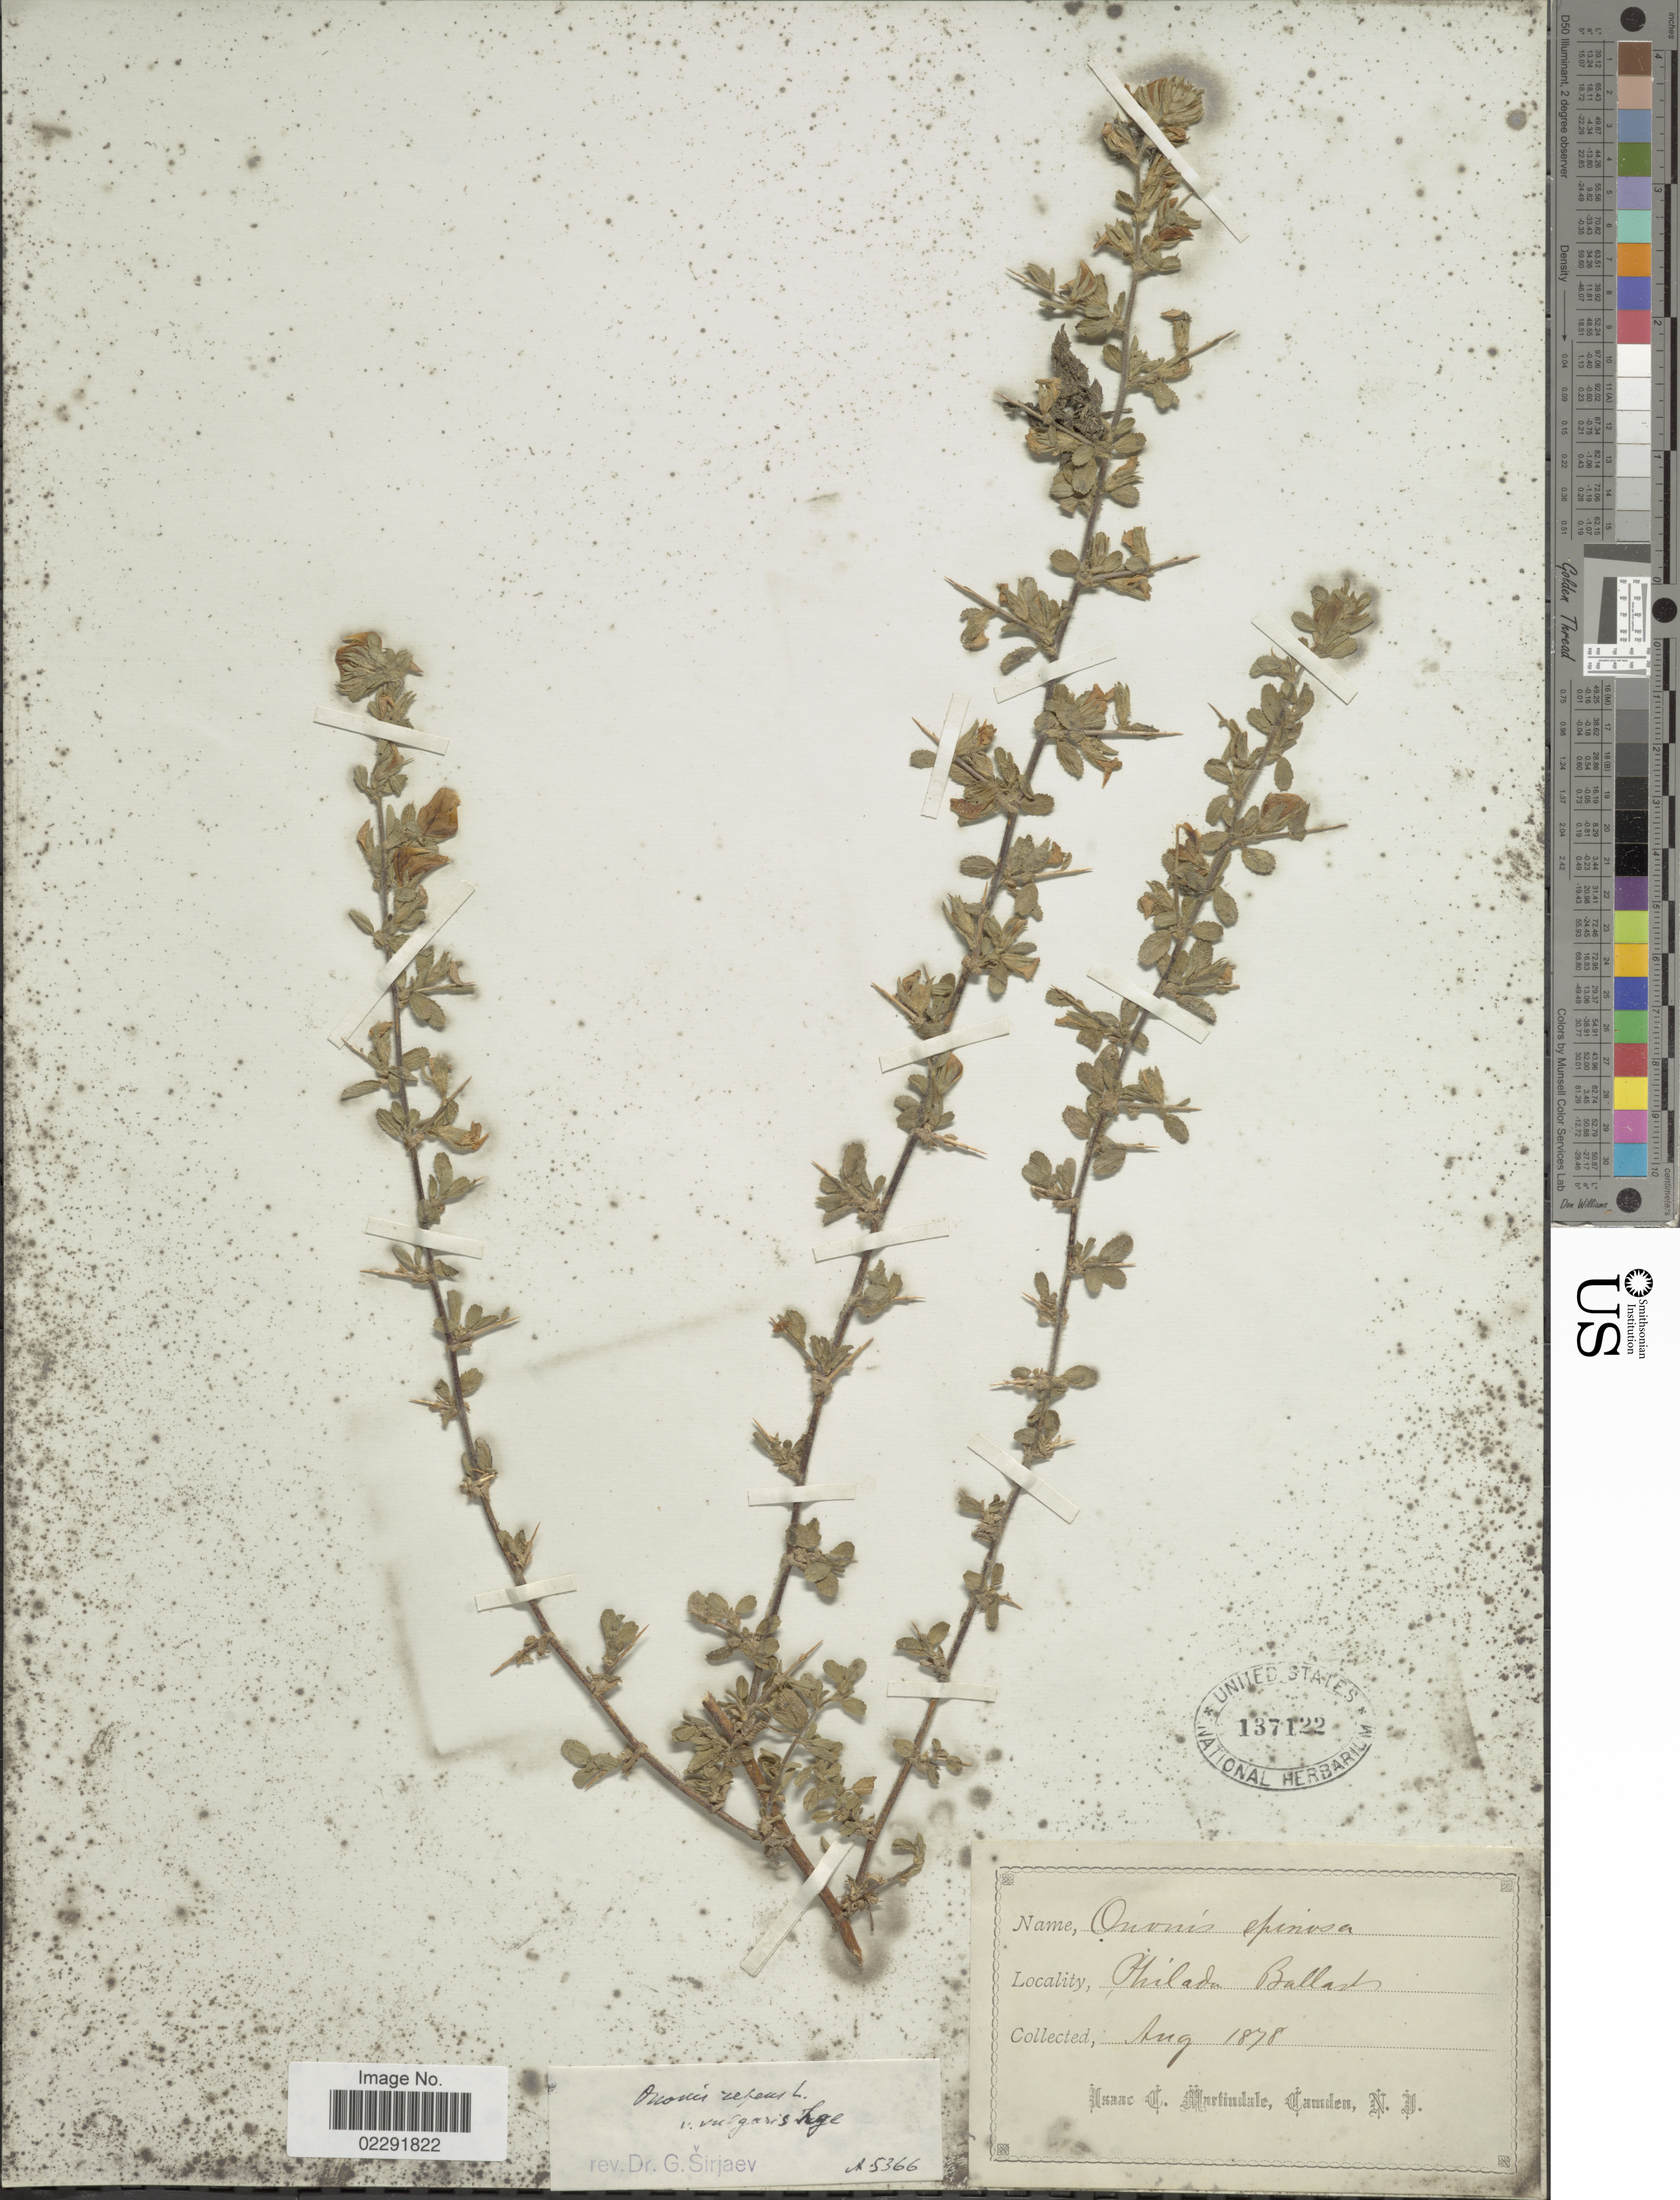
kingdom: Plantae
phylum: Tracheophyta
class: Magnoliopsida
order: Fabales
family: Fabaceae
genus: Ononis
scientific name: Ononis repens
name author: L.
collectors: J. Martindale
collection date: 1878-08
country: United States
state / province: Pennsylvania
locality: Philada Ballast.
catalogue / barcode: US 137122